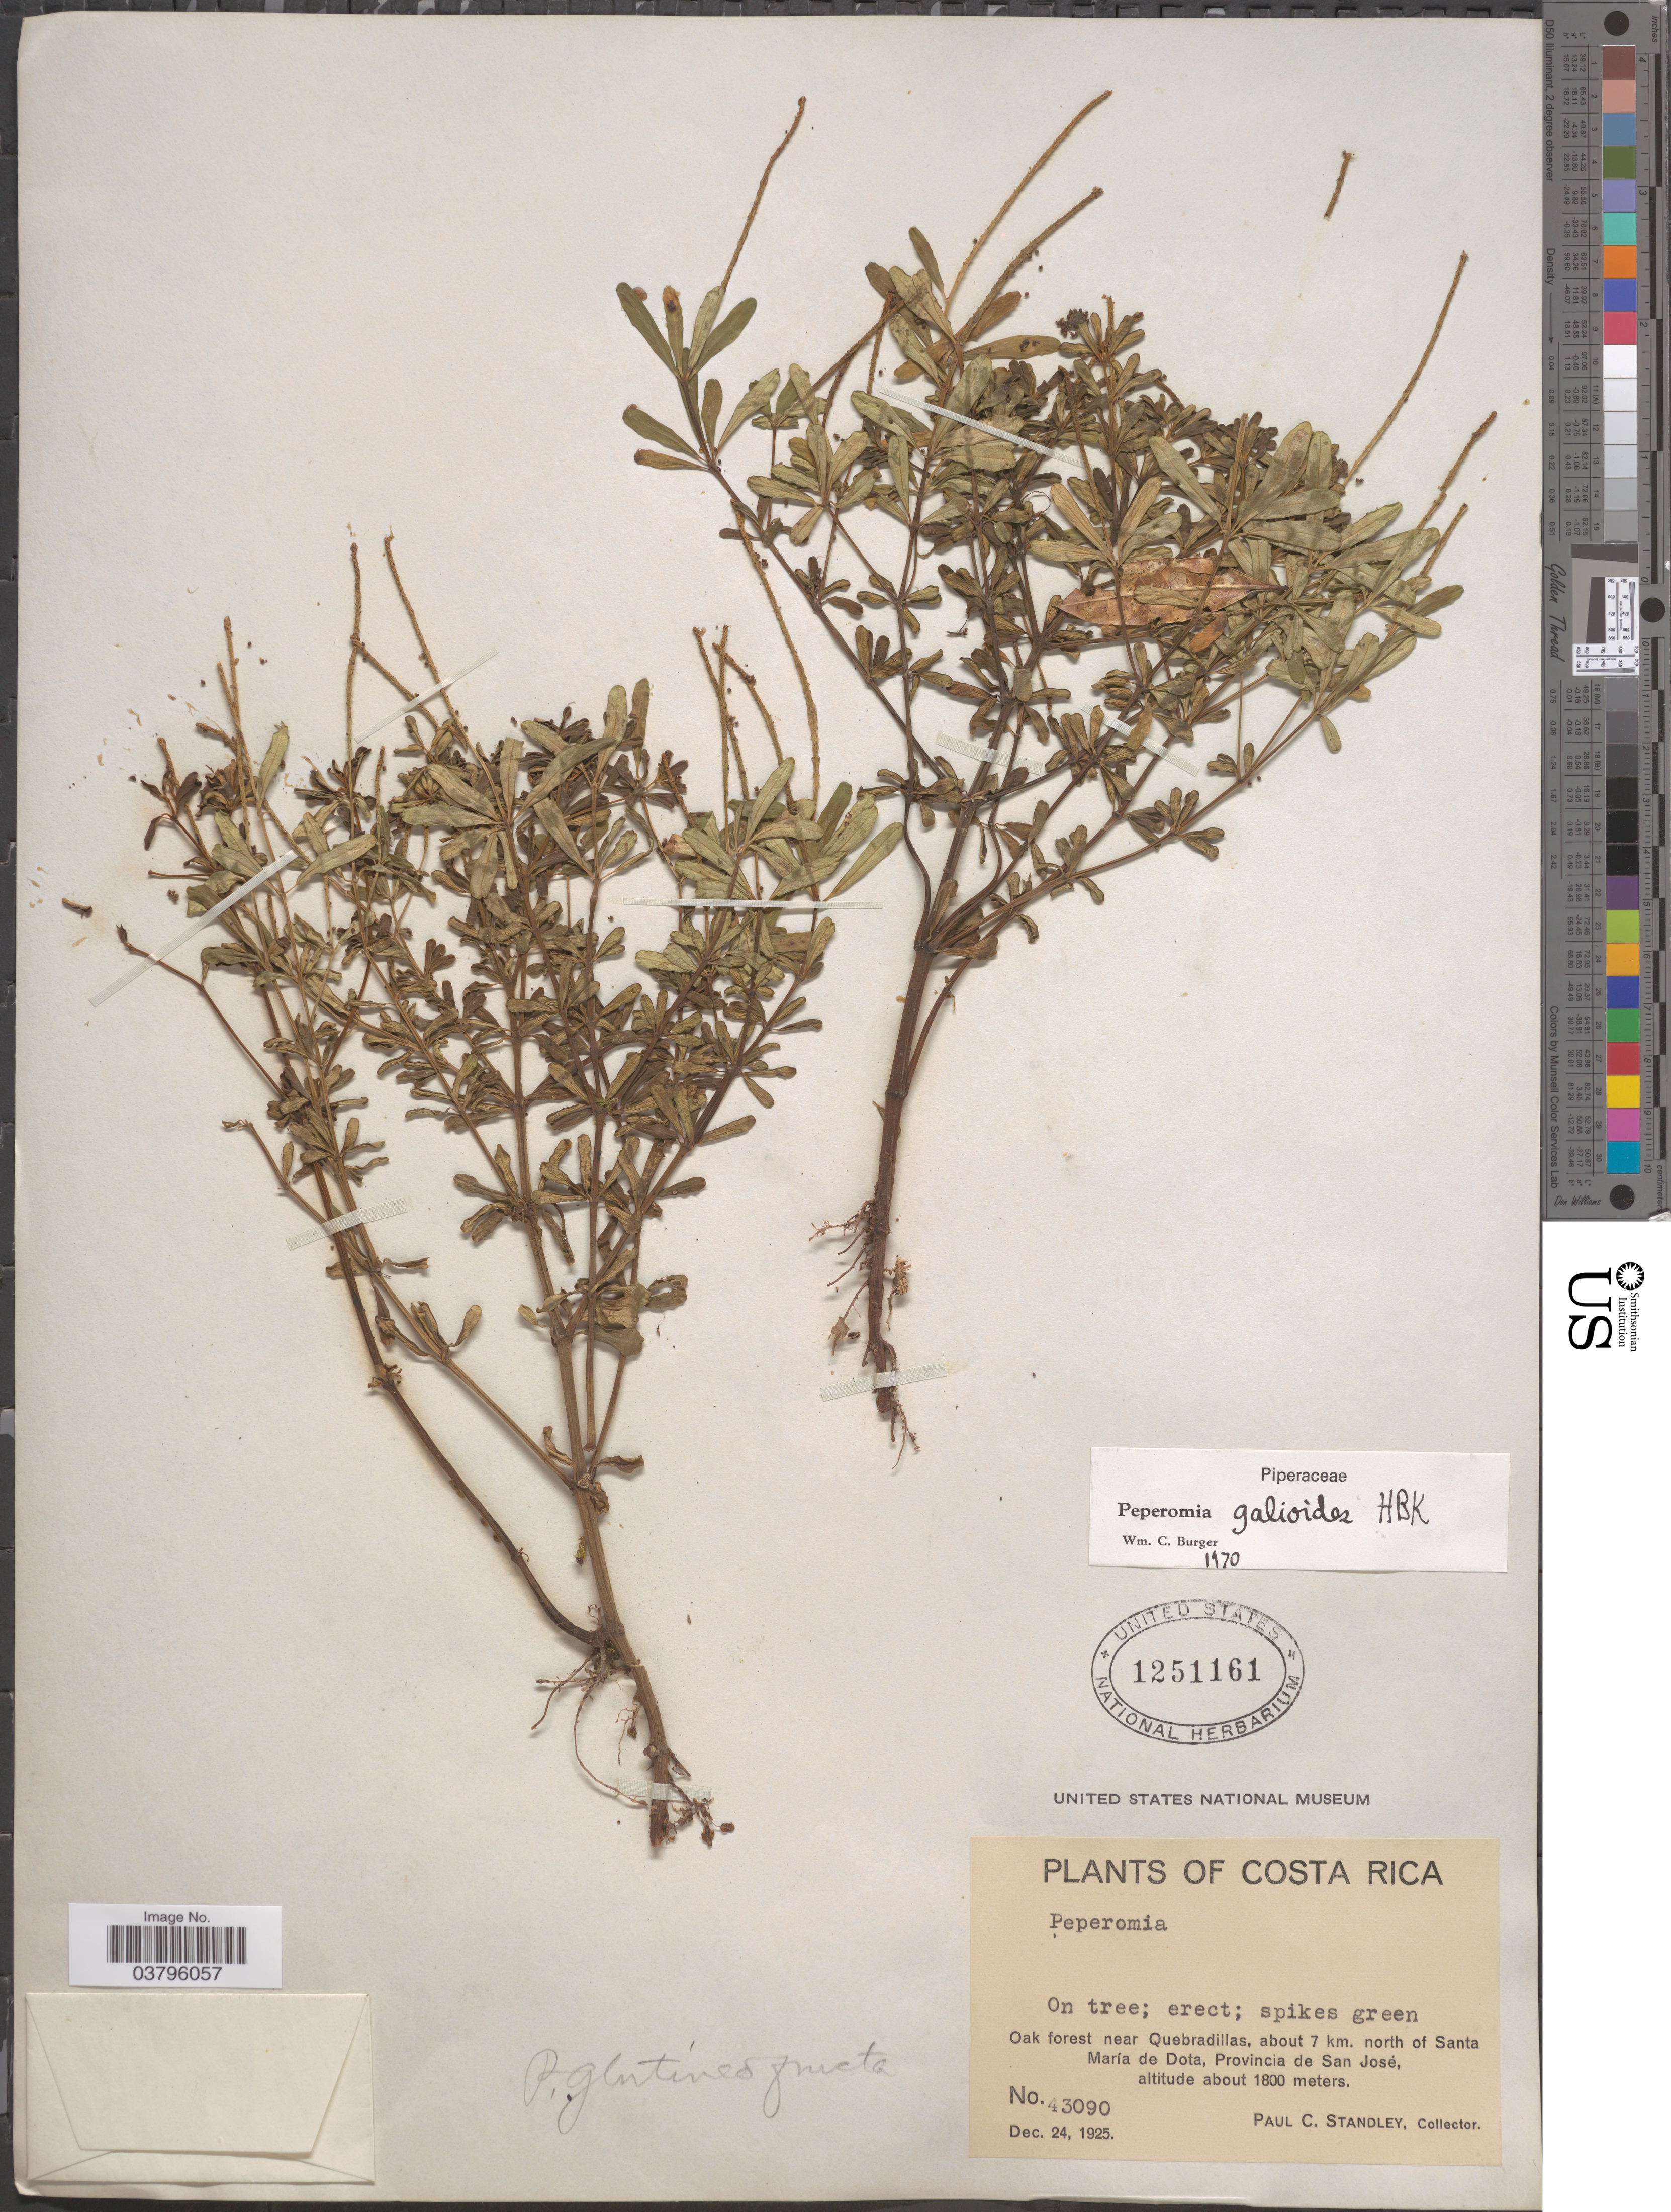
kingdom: Plantae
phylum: Tracheophyta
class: Magnoliopsida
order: Piperales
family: Piperaceae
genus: Peperomia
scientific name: Peperomia galioides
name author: Kunth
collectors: P. C. Standley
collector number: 43090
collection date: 1925-12-24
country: Costa Rica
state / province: San José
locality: Oak forest near Quebradillas, about 7 km. north of Santa María de Dota.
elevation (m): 1800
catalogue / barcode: US 1251161